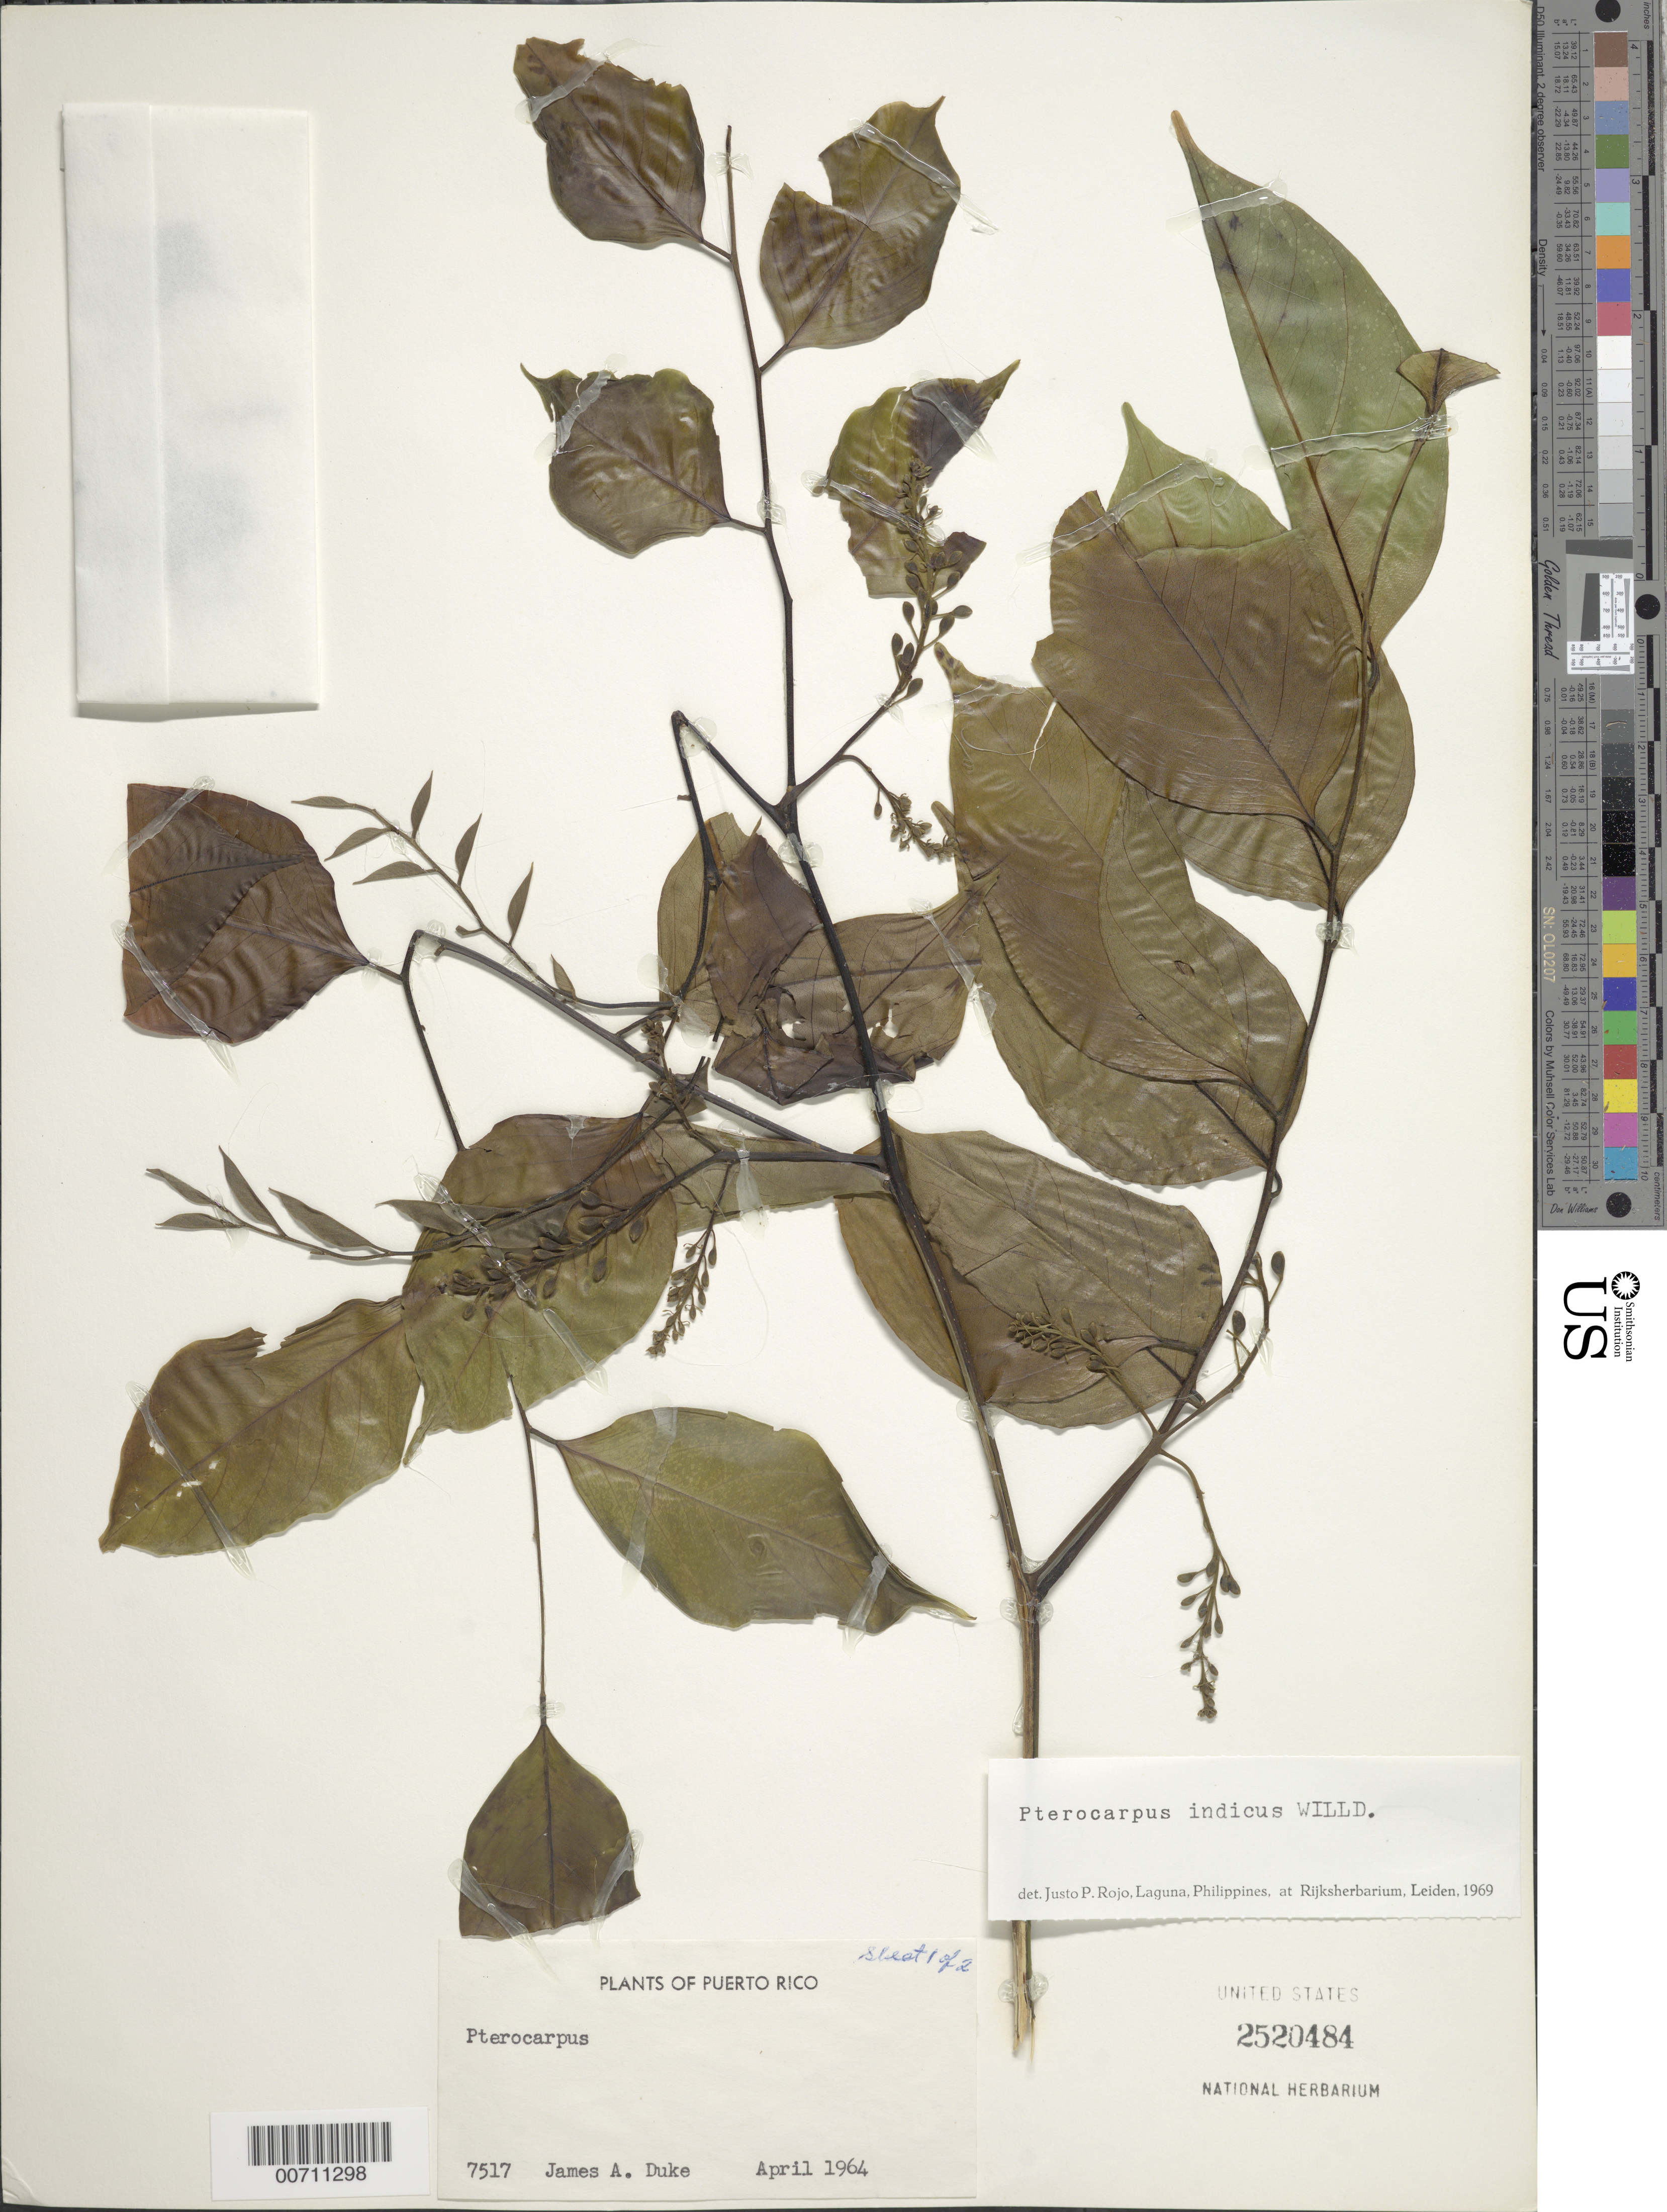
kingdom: Plantae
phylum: Tracheophyta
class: Magnoliopsida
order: Fabales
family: Fabaceae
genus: Pterocarpus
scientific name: Pterocarpus indicus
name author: Willd.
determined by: Rojo, Justo P., (L), Nationaal Herbarium Nederland, Leiden University branch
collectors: J. A. Duke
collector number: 7517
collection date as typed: Apr 1964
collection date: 1964-04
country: Puerto Rico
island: Greater Antilles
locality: Sierra de Naguabo ad Rio Blanco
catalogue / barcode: US 2520484